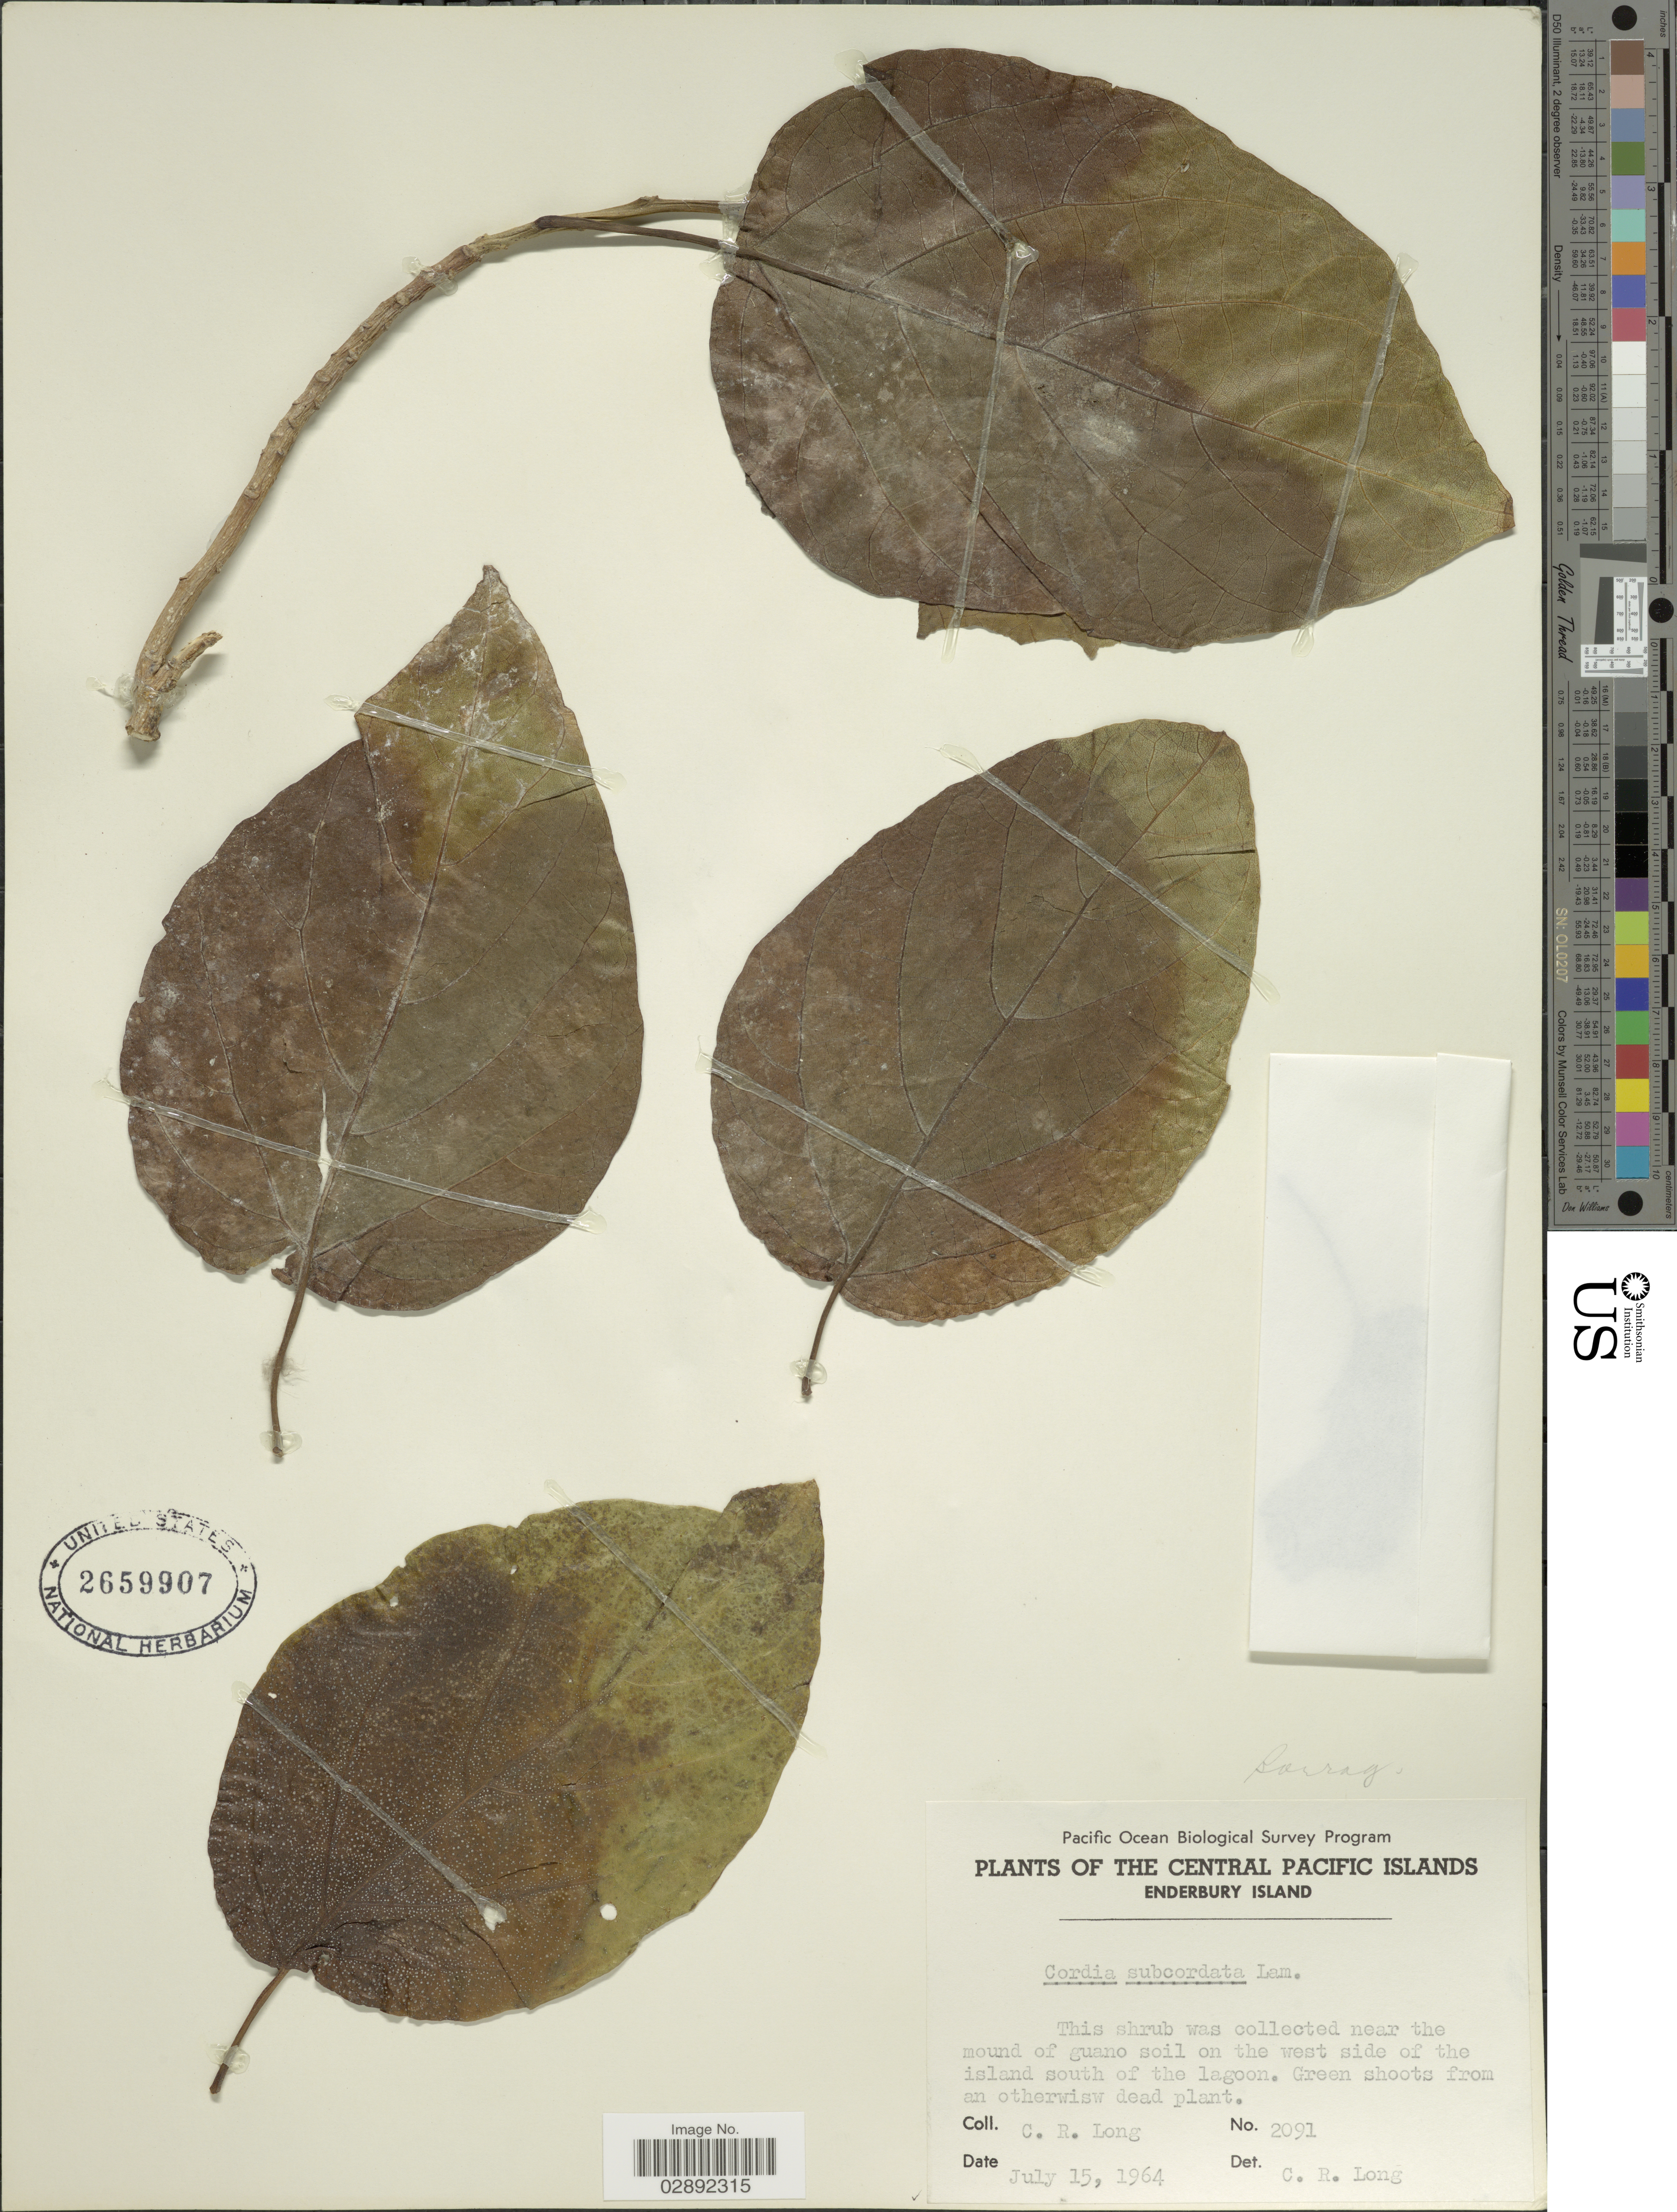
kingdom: Plantae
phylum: Tracheophyta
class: Magnoliopsida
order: Boraginales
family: Cordiaceae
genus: Cordia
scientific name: Cordia subcordata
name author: Lam.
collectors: C. R. Long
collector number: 2091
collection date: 1964-07-15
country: Kiribati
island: Enderbury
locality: Central Pacific Islands. Enderbury Island. On the west side of the island south of the lagoon.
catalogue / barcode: US 2659907